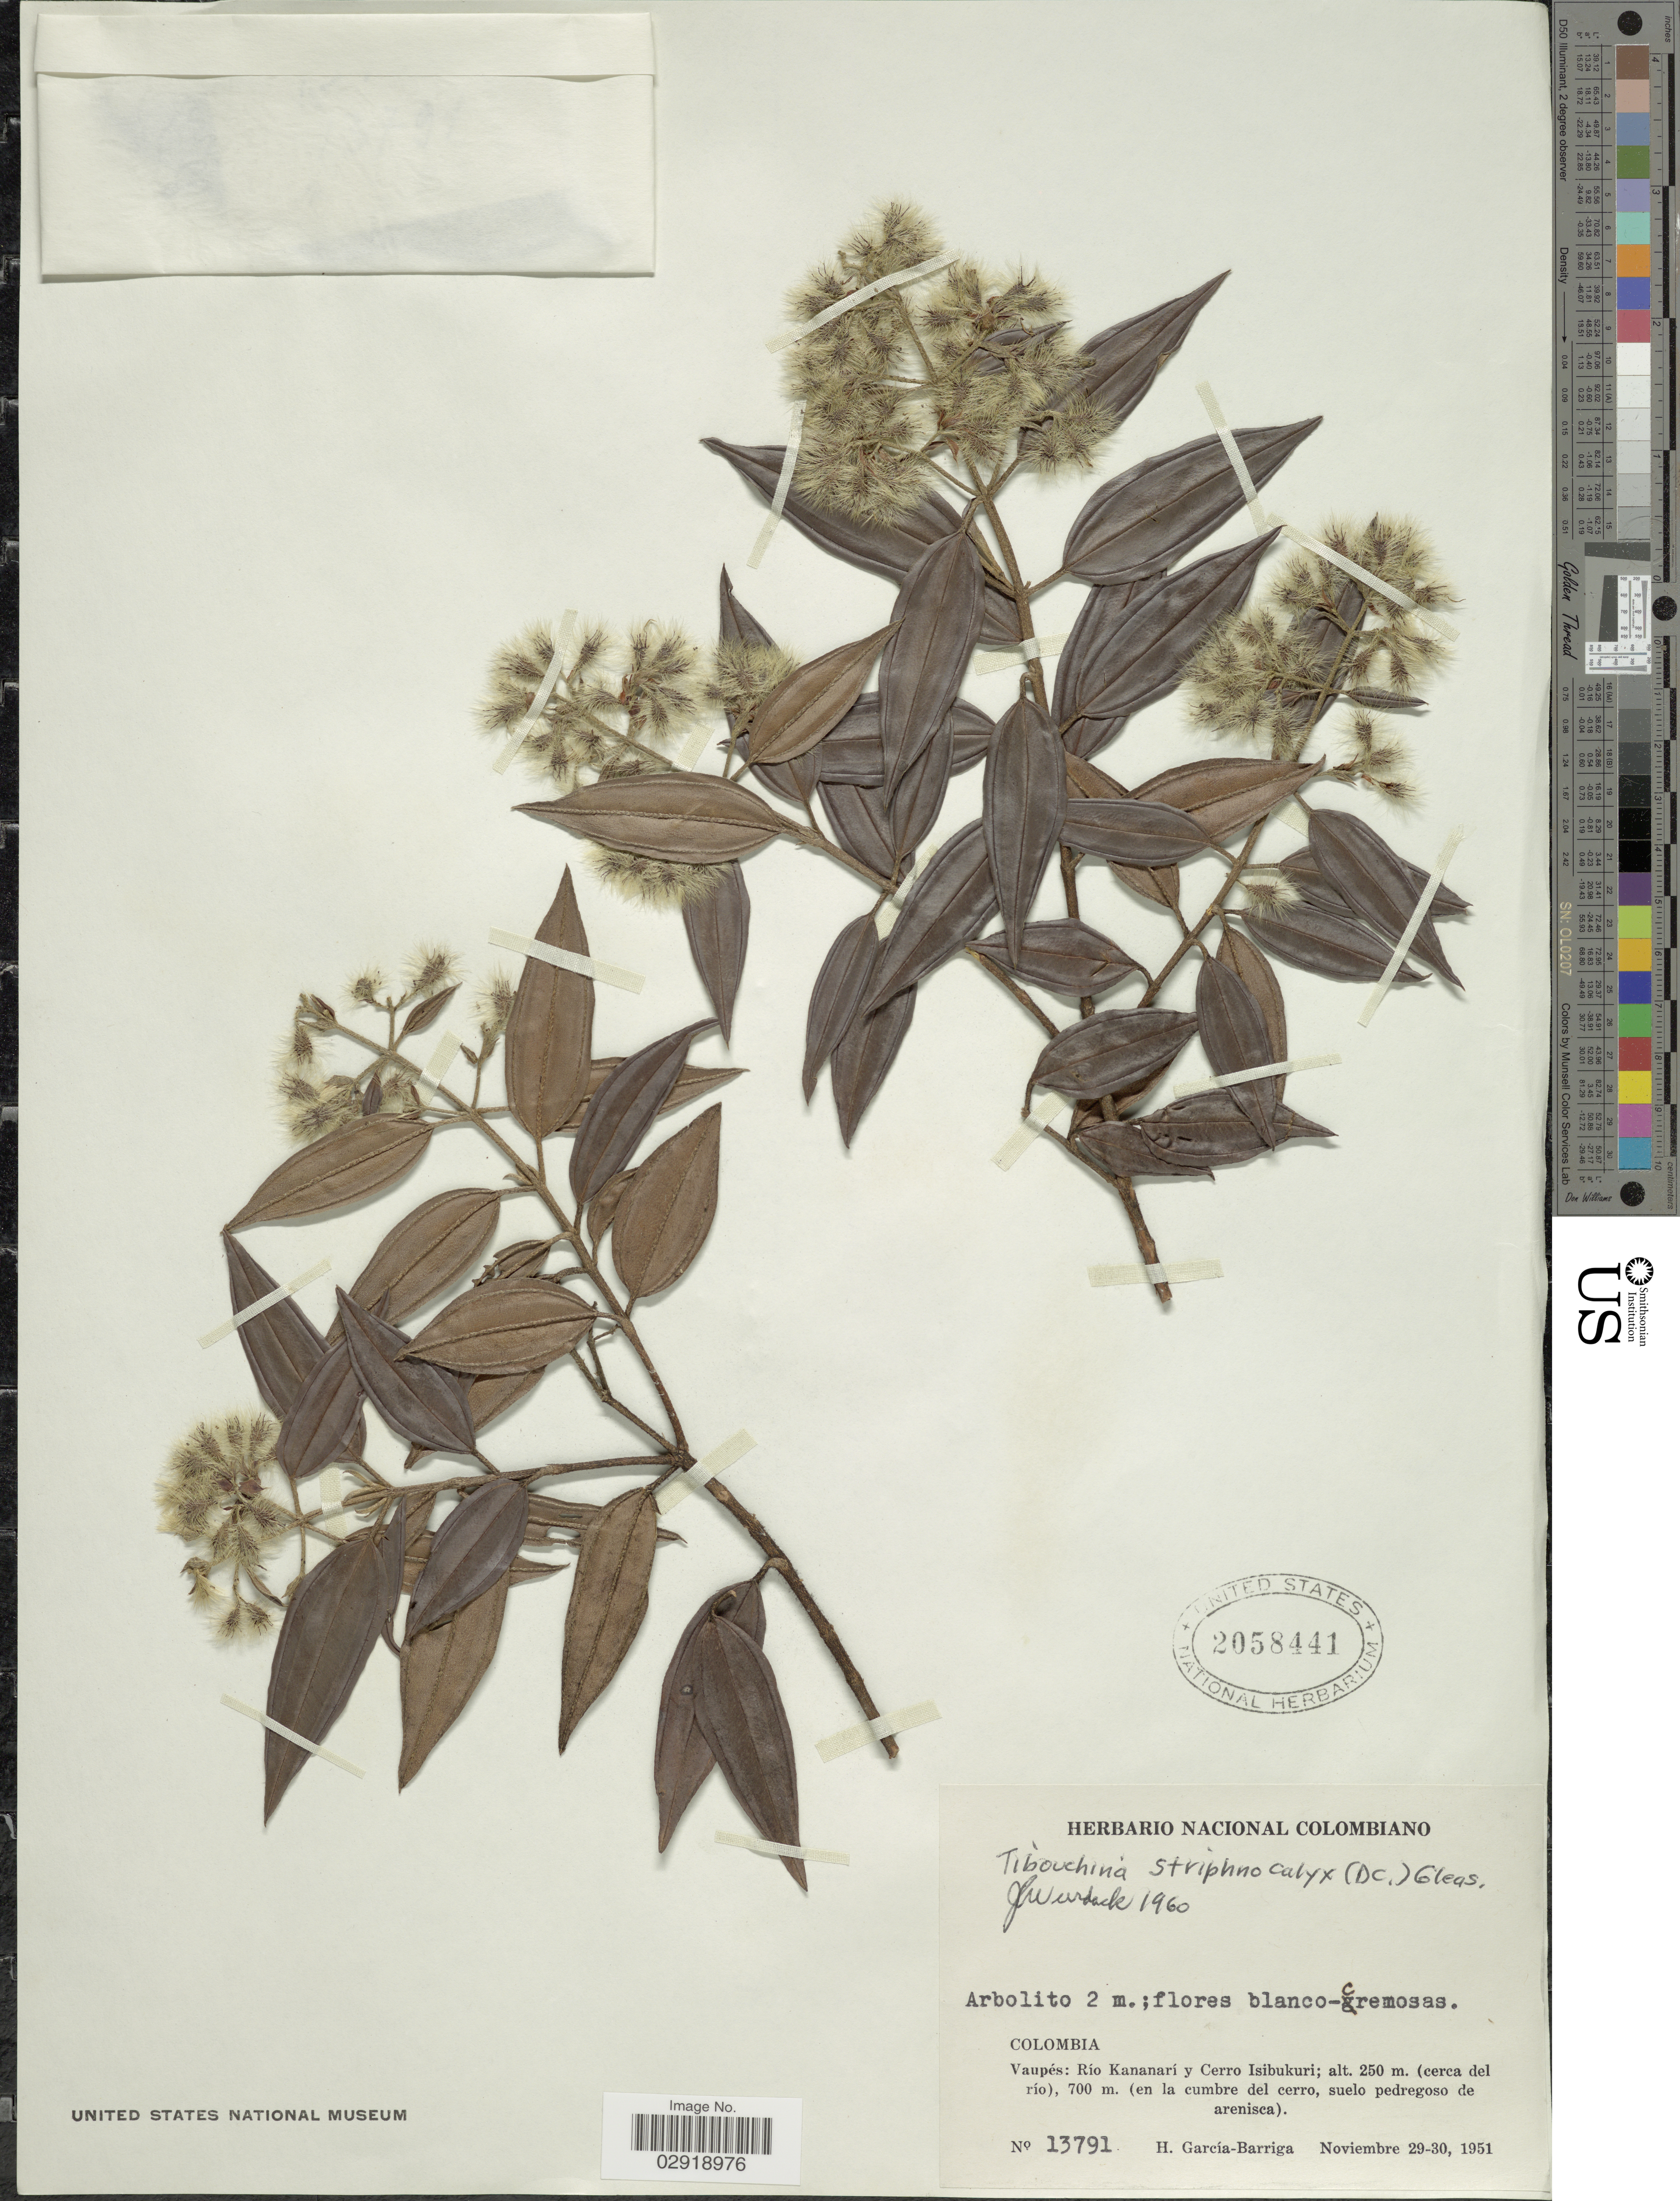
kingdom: Plantae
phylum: Tracheophyta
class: Magnoliopsida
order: Myrtales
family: Melastomataceae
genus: Tibouchina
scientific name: Tibouchina striphnocalyx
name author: (DC.) Gleason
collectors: H. García Barriga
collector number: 13791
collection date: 1951-11-29/1951-11-30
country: Colombia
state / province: Vaupés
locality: Río Kananarí y Cerro Isibukuri (cerca del río), (en la cumbre del cerro, suelo pedregoso de arenisca).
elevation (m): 250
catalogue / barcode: US 2058441